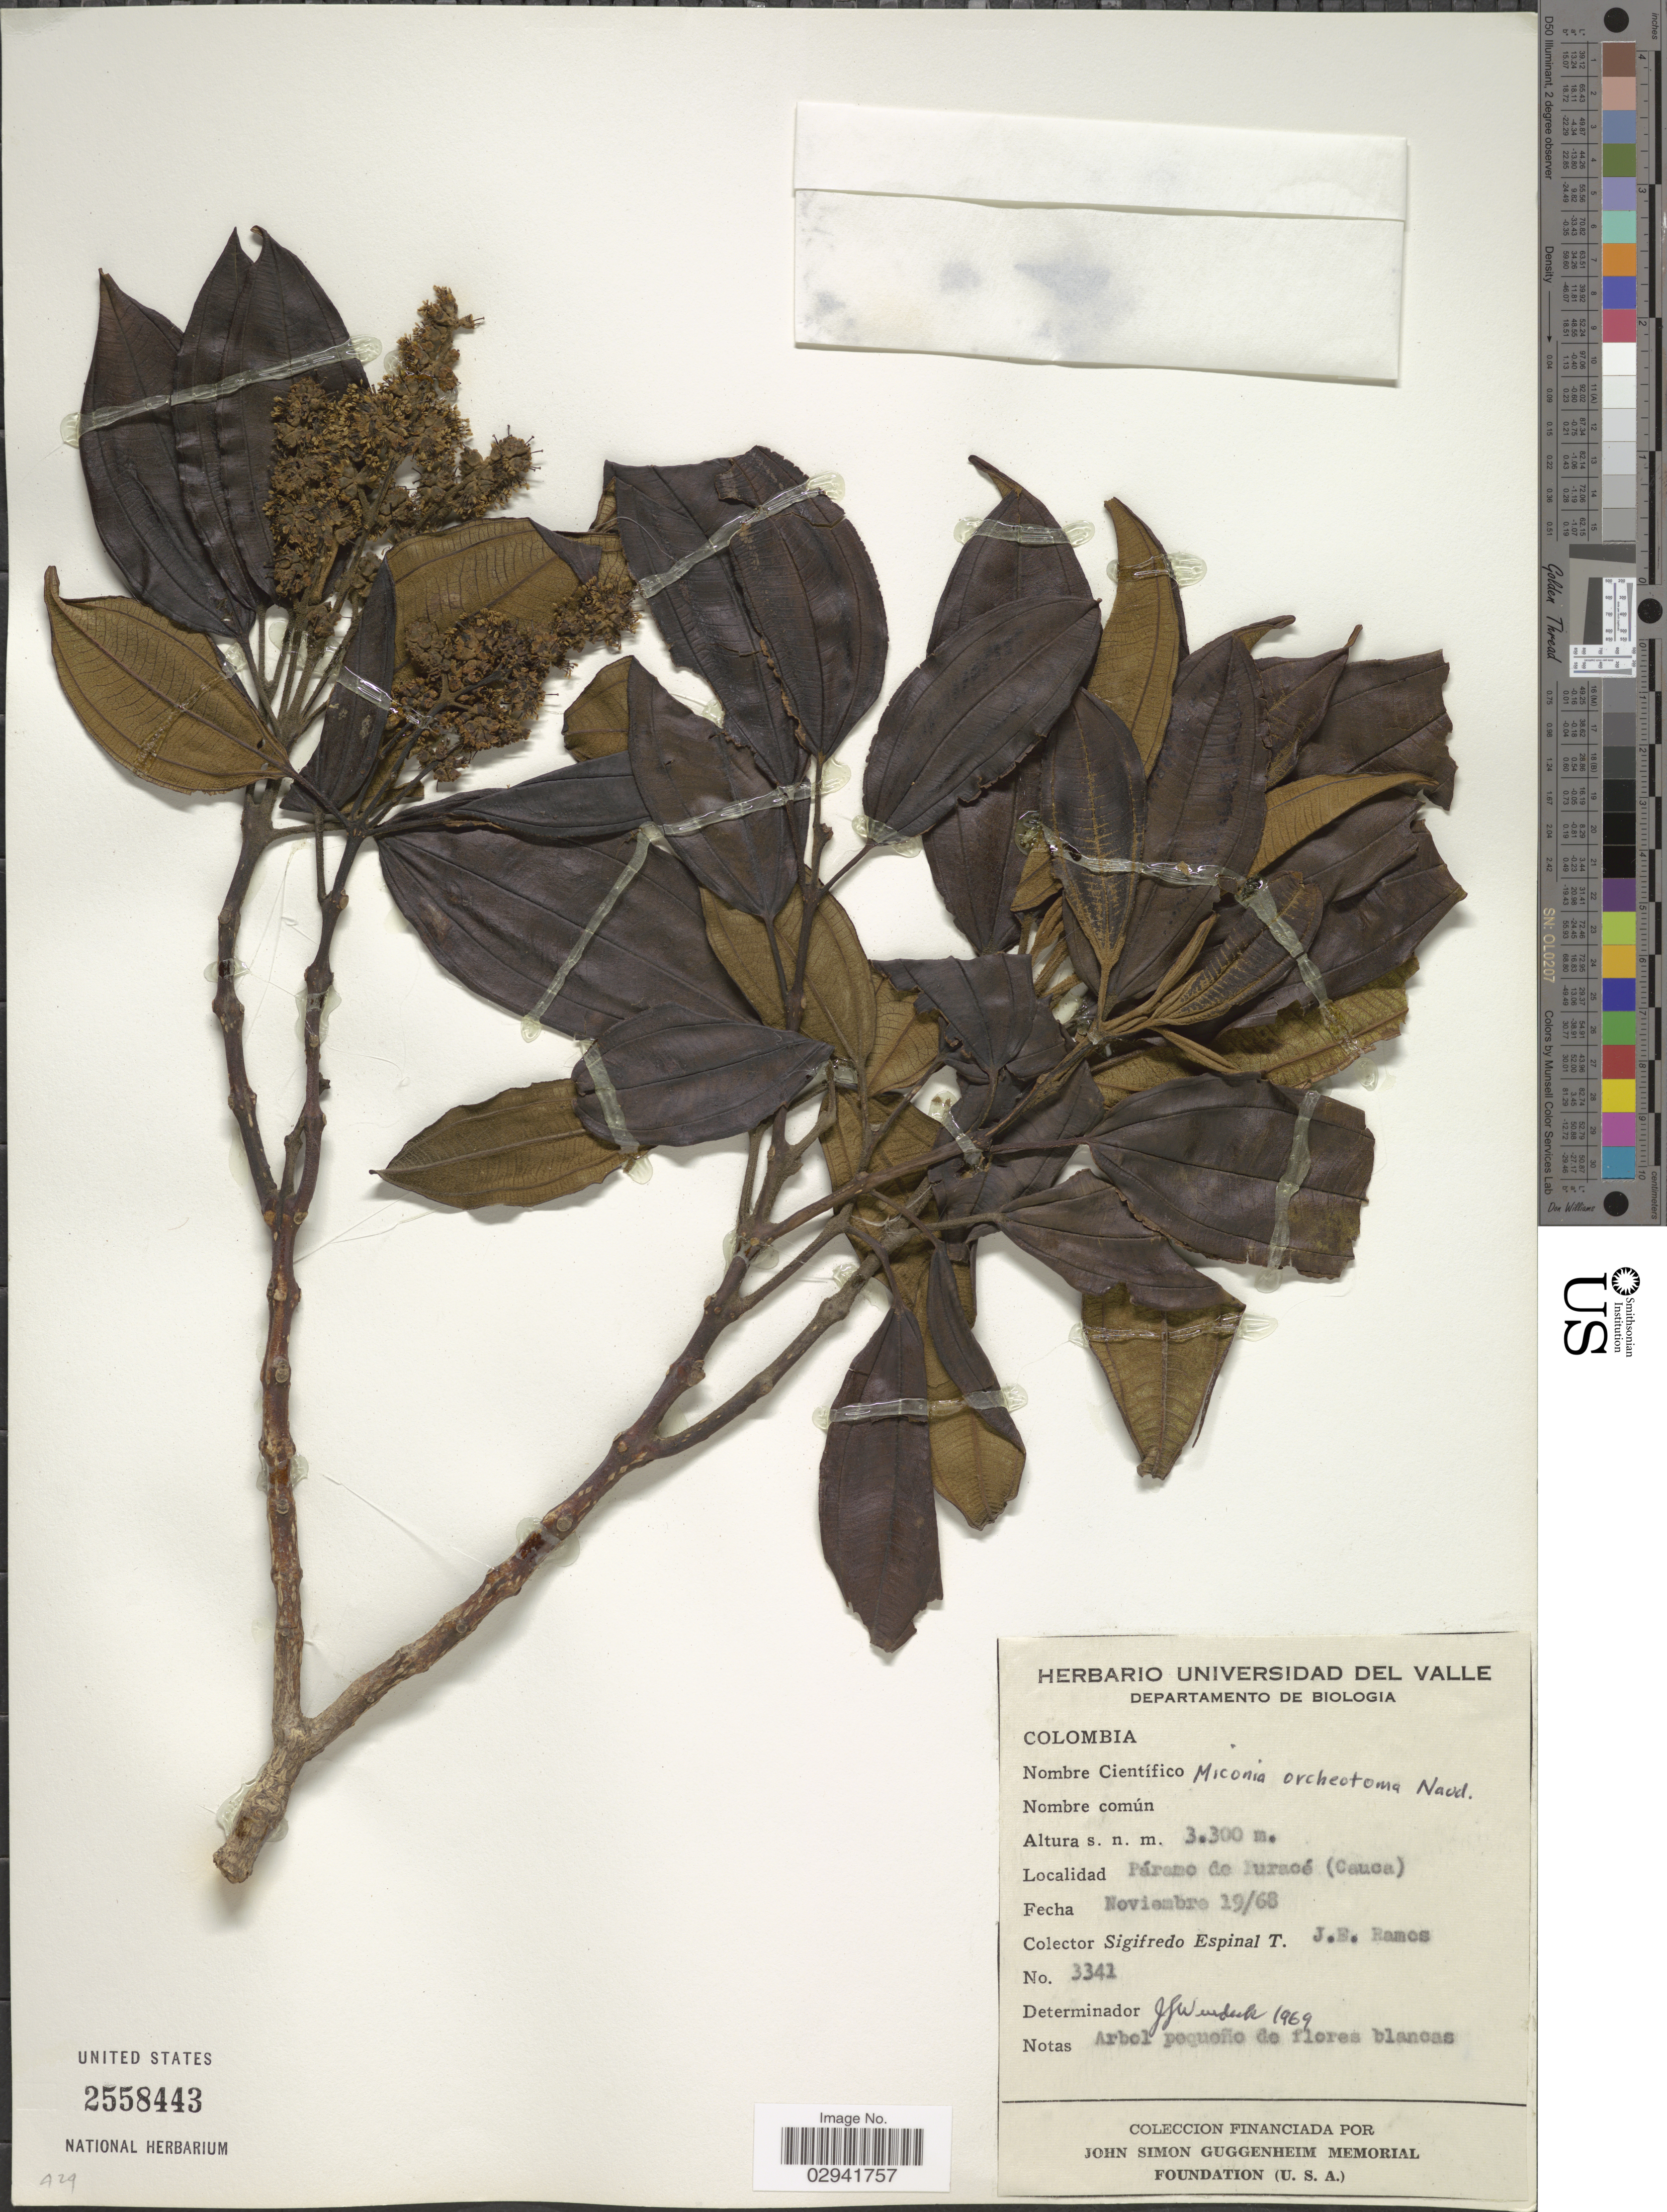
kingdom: Plantae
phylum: Tracheophyta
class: Magnoliopsida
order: Myrtales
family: Melastomataceae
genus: Miconia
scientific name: Miconia orcheotoma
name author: Naudin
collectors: S. Espinal & J. E. Ramos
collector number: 3341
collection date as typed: Transcribed d/m/y: 19/11/68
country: Colombia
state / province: Cauca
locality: Páramo de Puracé (Cauca).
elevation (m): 3300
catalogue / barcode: US 2558443